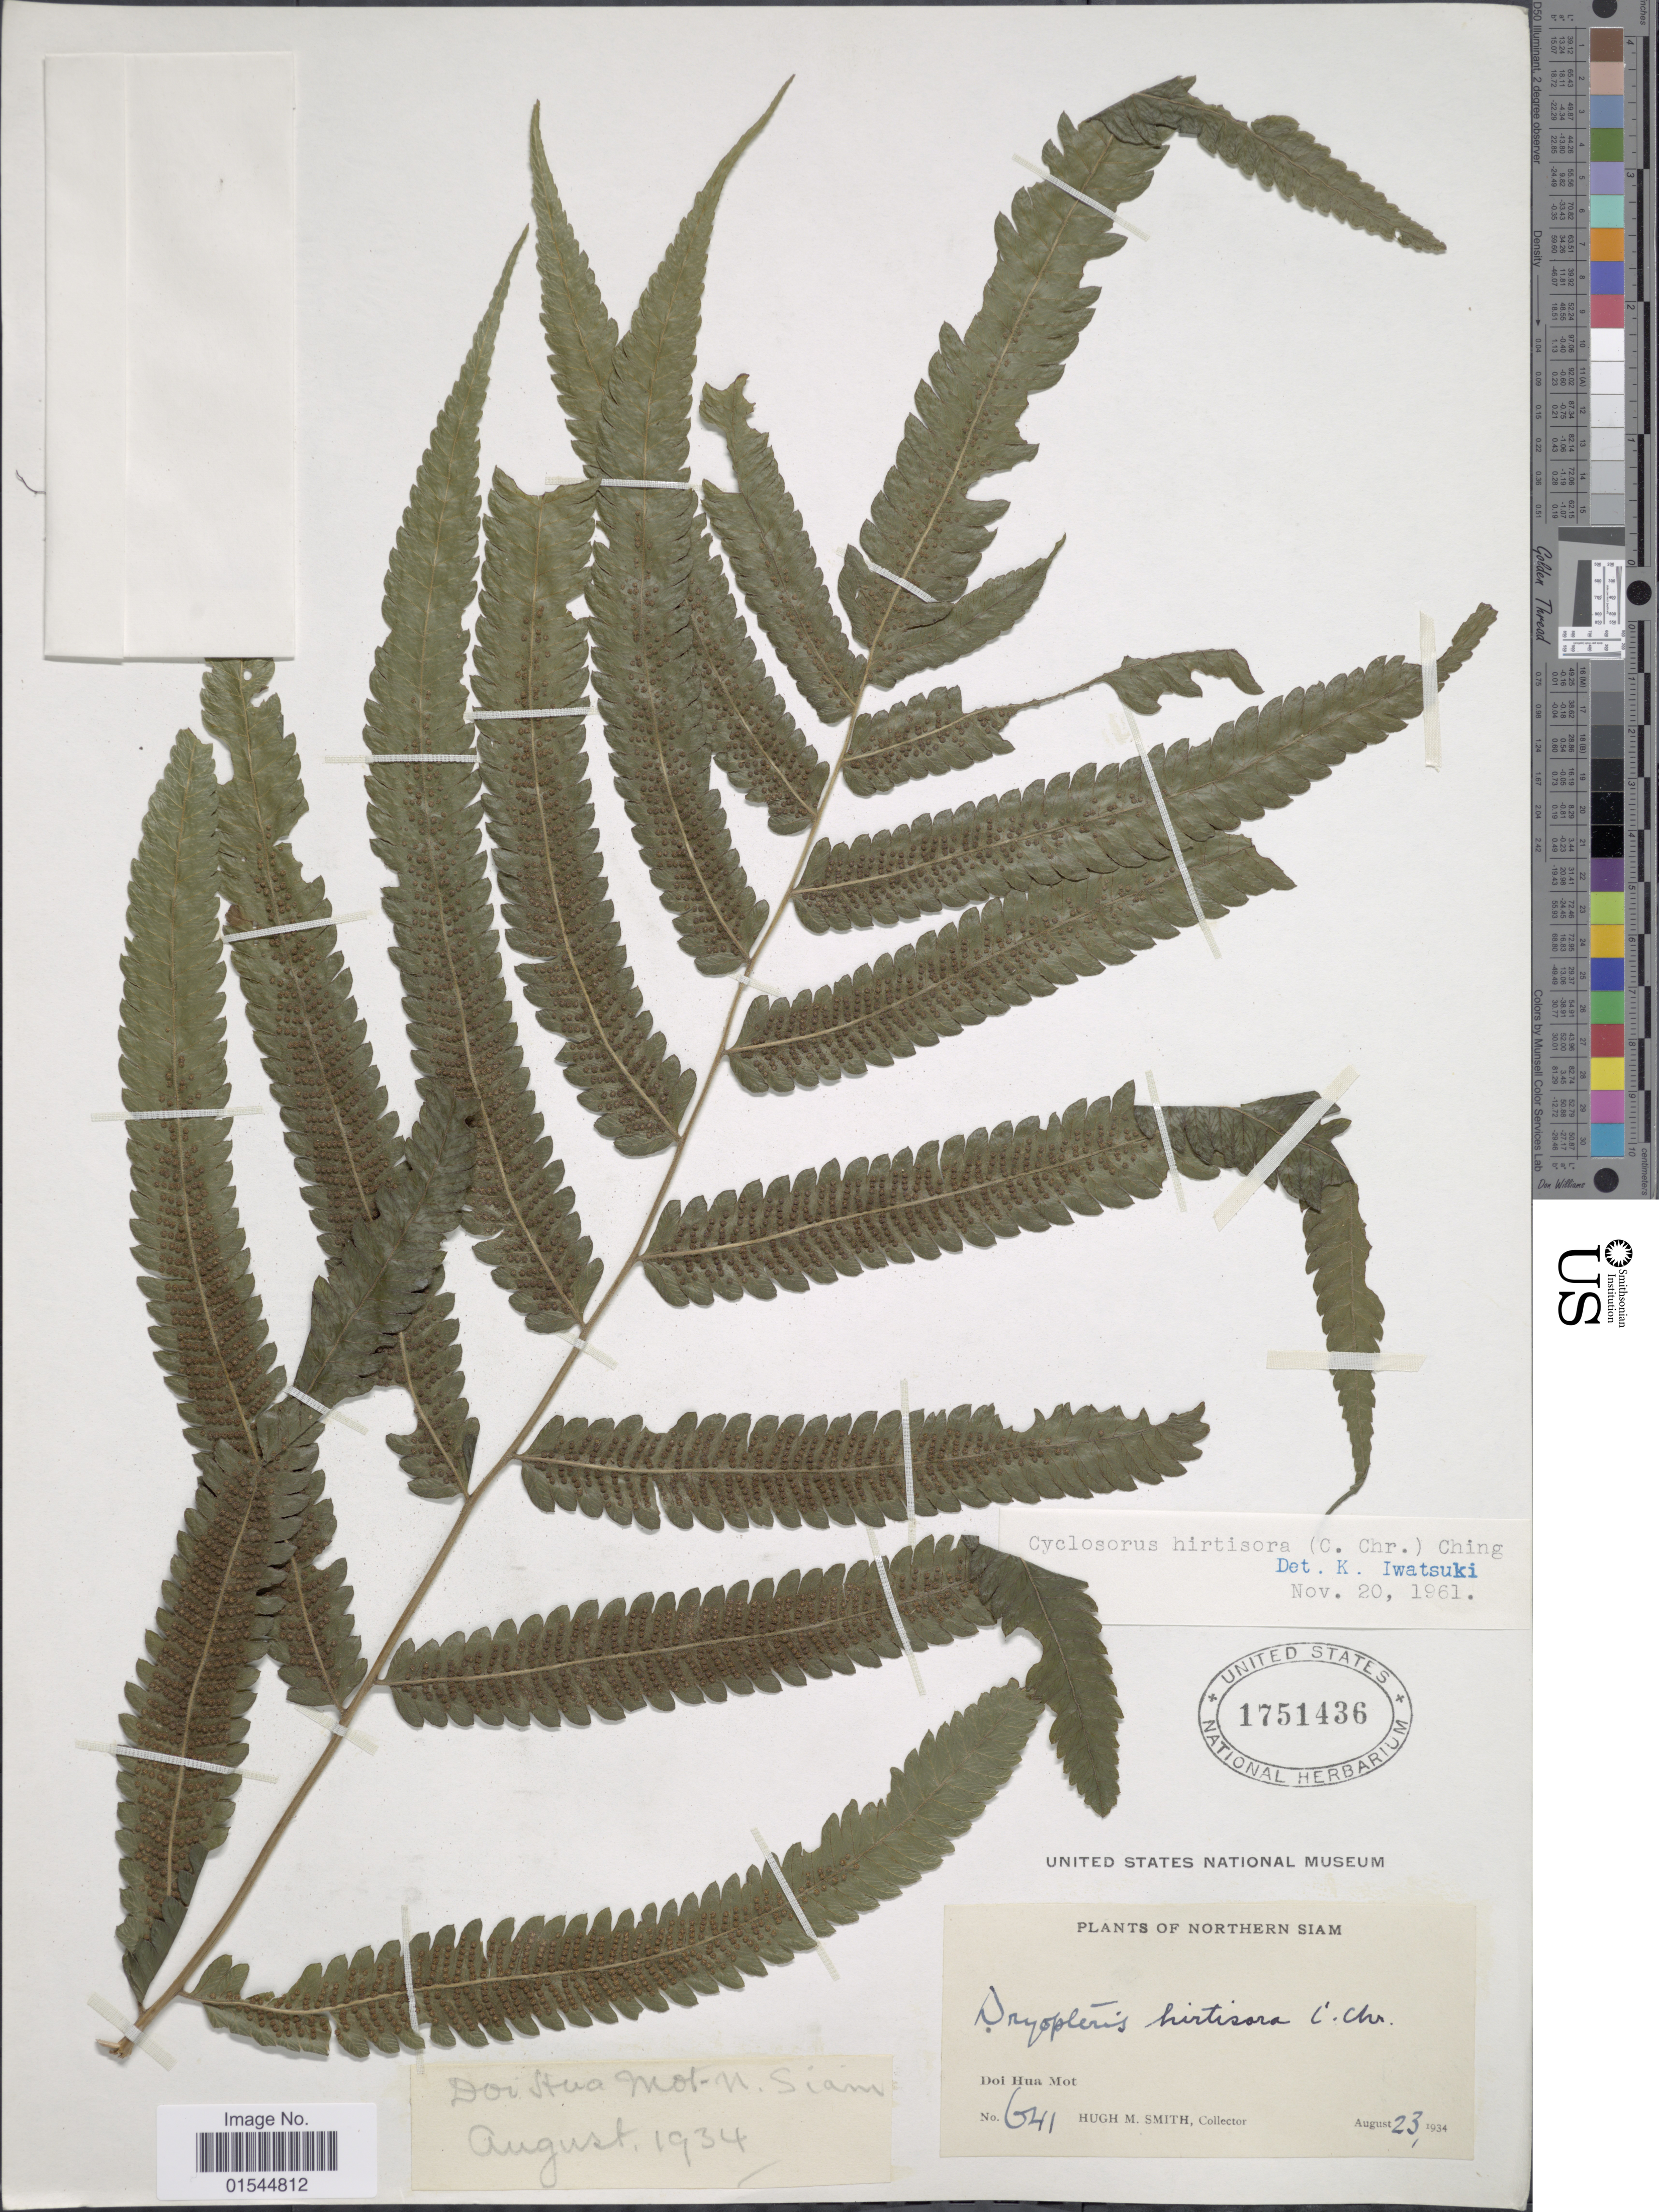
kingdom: Plantae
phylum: Tracheophyta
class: Polypodiopsida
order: Polypodiales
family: Thelypteridaceae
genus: Sphaerostephanos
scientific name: Sphaerostephanos validus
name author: (C. Chr.) Holttum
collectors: H. M. Smith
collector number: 641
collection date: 1934-08-23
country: Thailand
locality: Northern Siam, Doi Hua Mot, N. Siam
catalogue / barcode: US 1751436